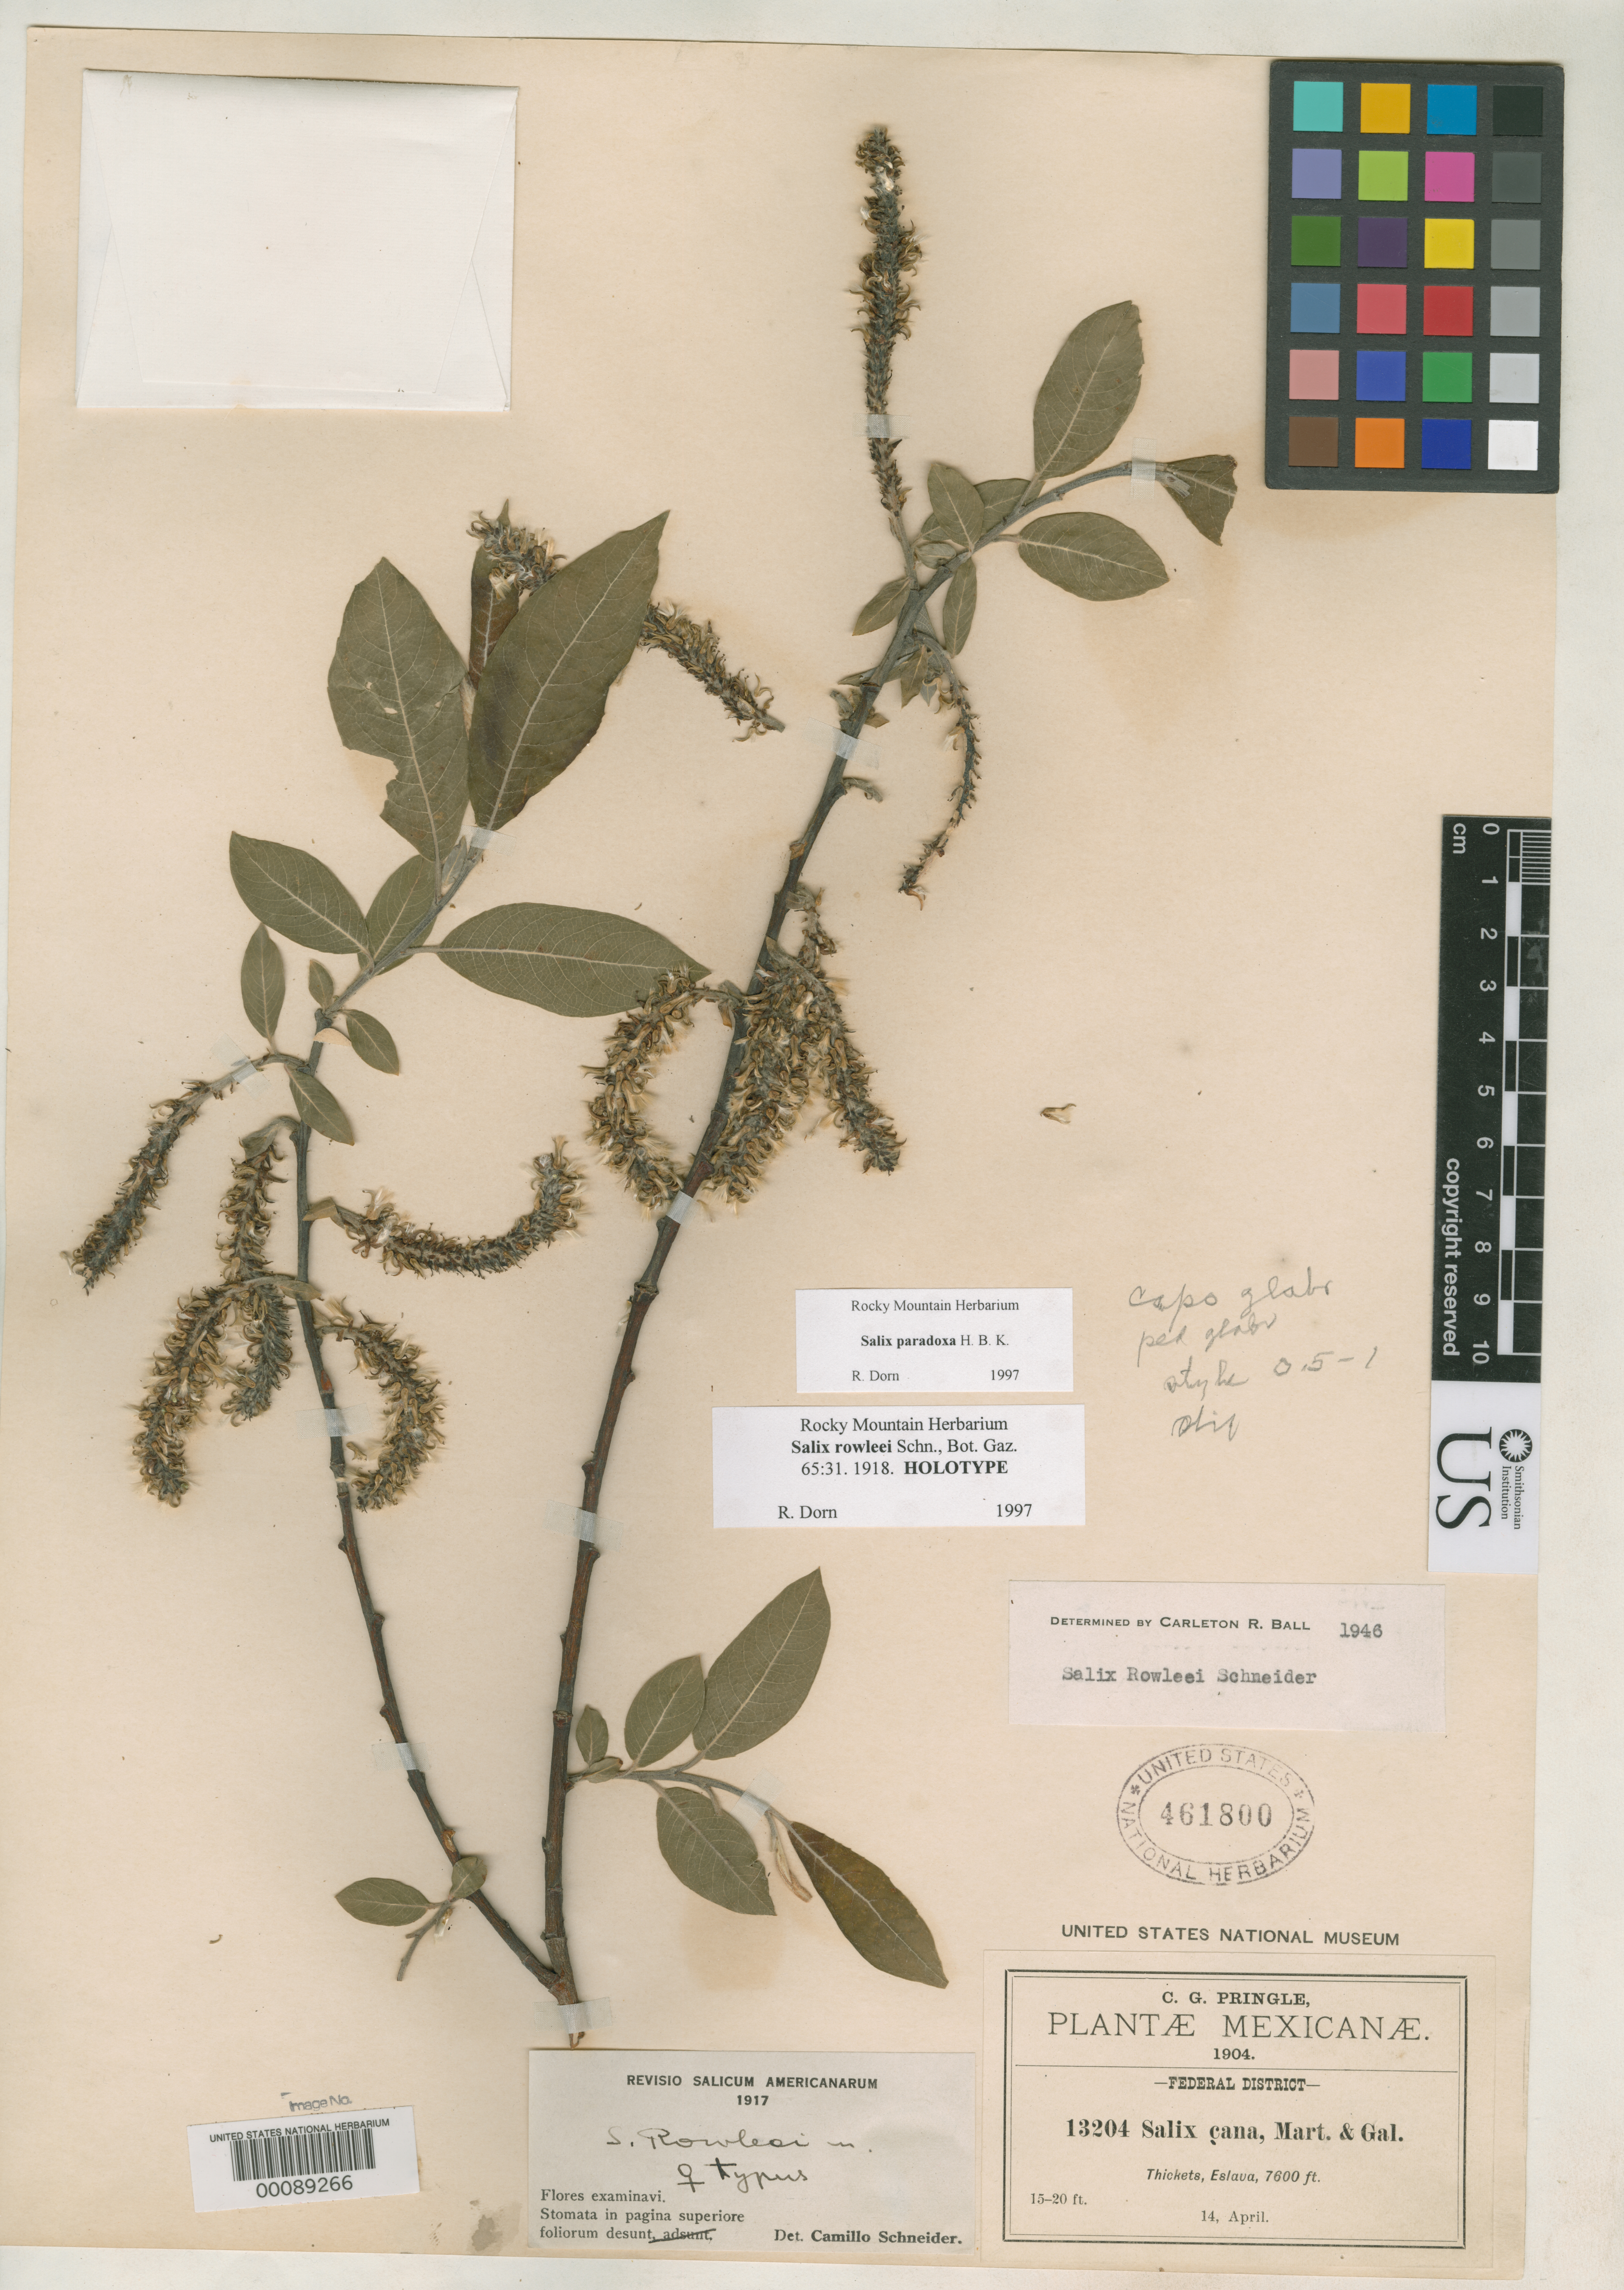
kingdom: Plantae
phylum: Tracheophyta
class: Magnoliopsida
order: Malpighiales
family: Salicaceae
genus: Salix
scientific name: Salix rowleei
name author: C.K. Schneid.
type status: Holotype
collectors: C. G. Pringle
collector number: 13204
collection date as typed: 14 Apr 1904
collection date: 1904-04-14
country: Mexico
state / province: Distrito Federal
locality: Eslava.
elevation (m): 2316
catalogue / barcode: US 461800